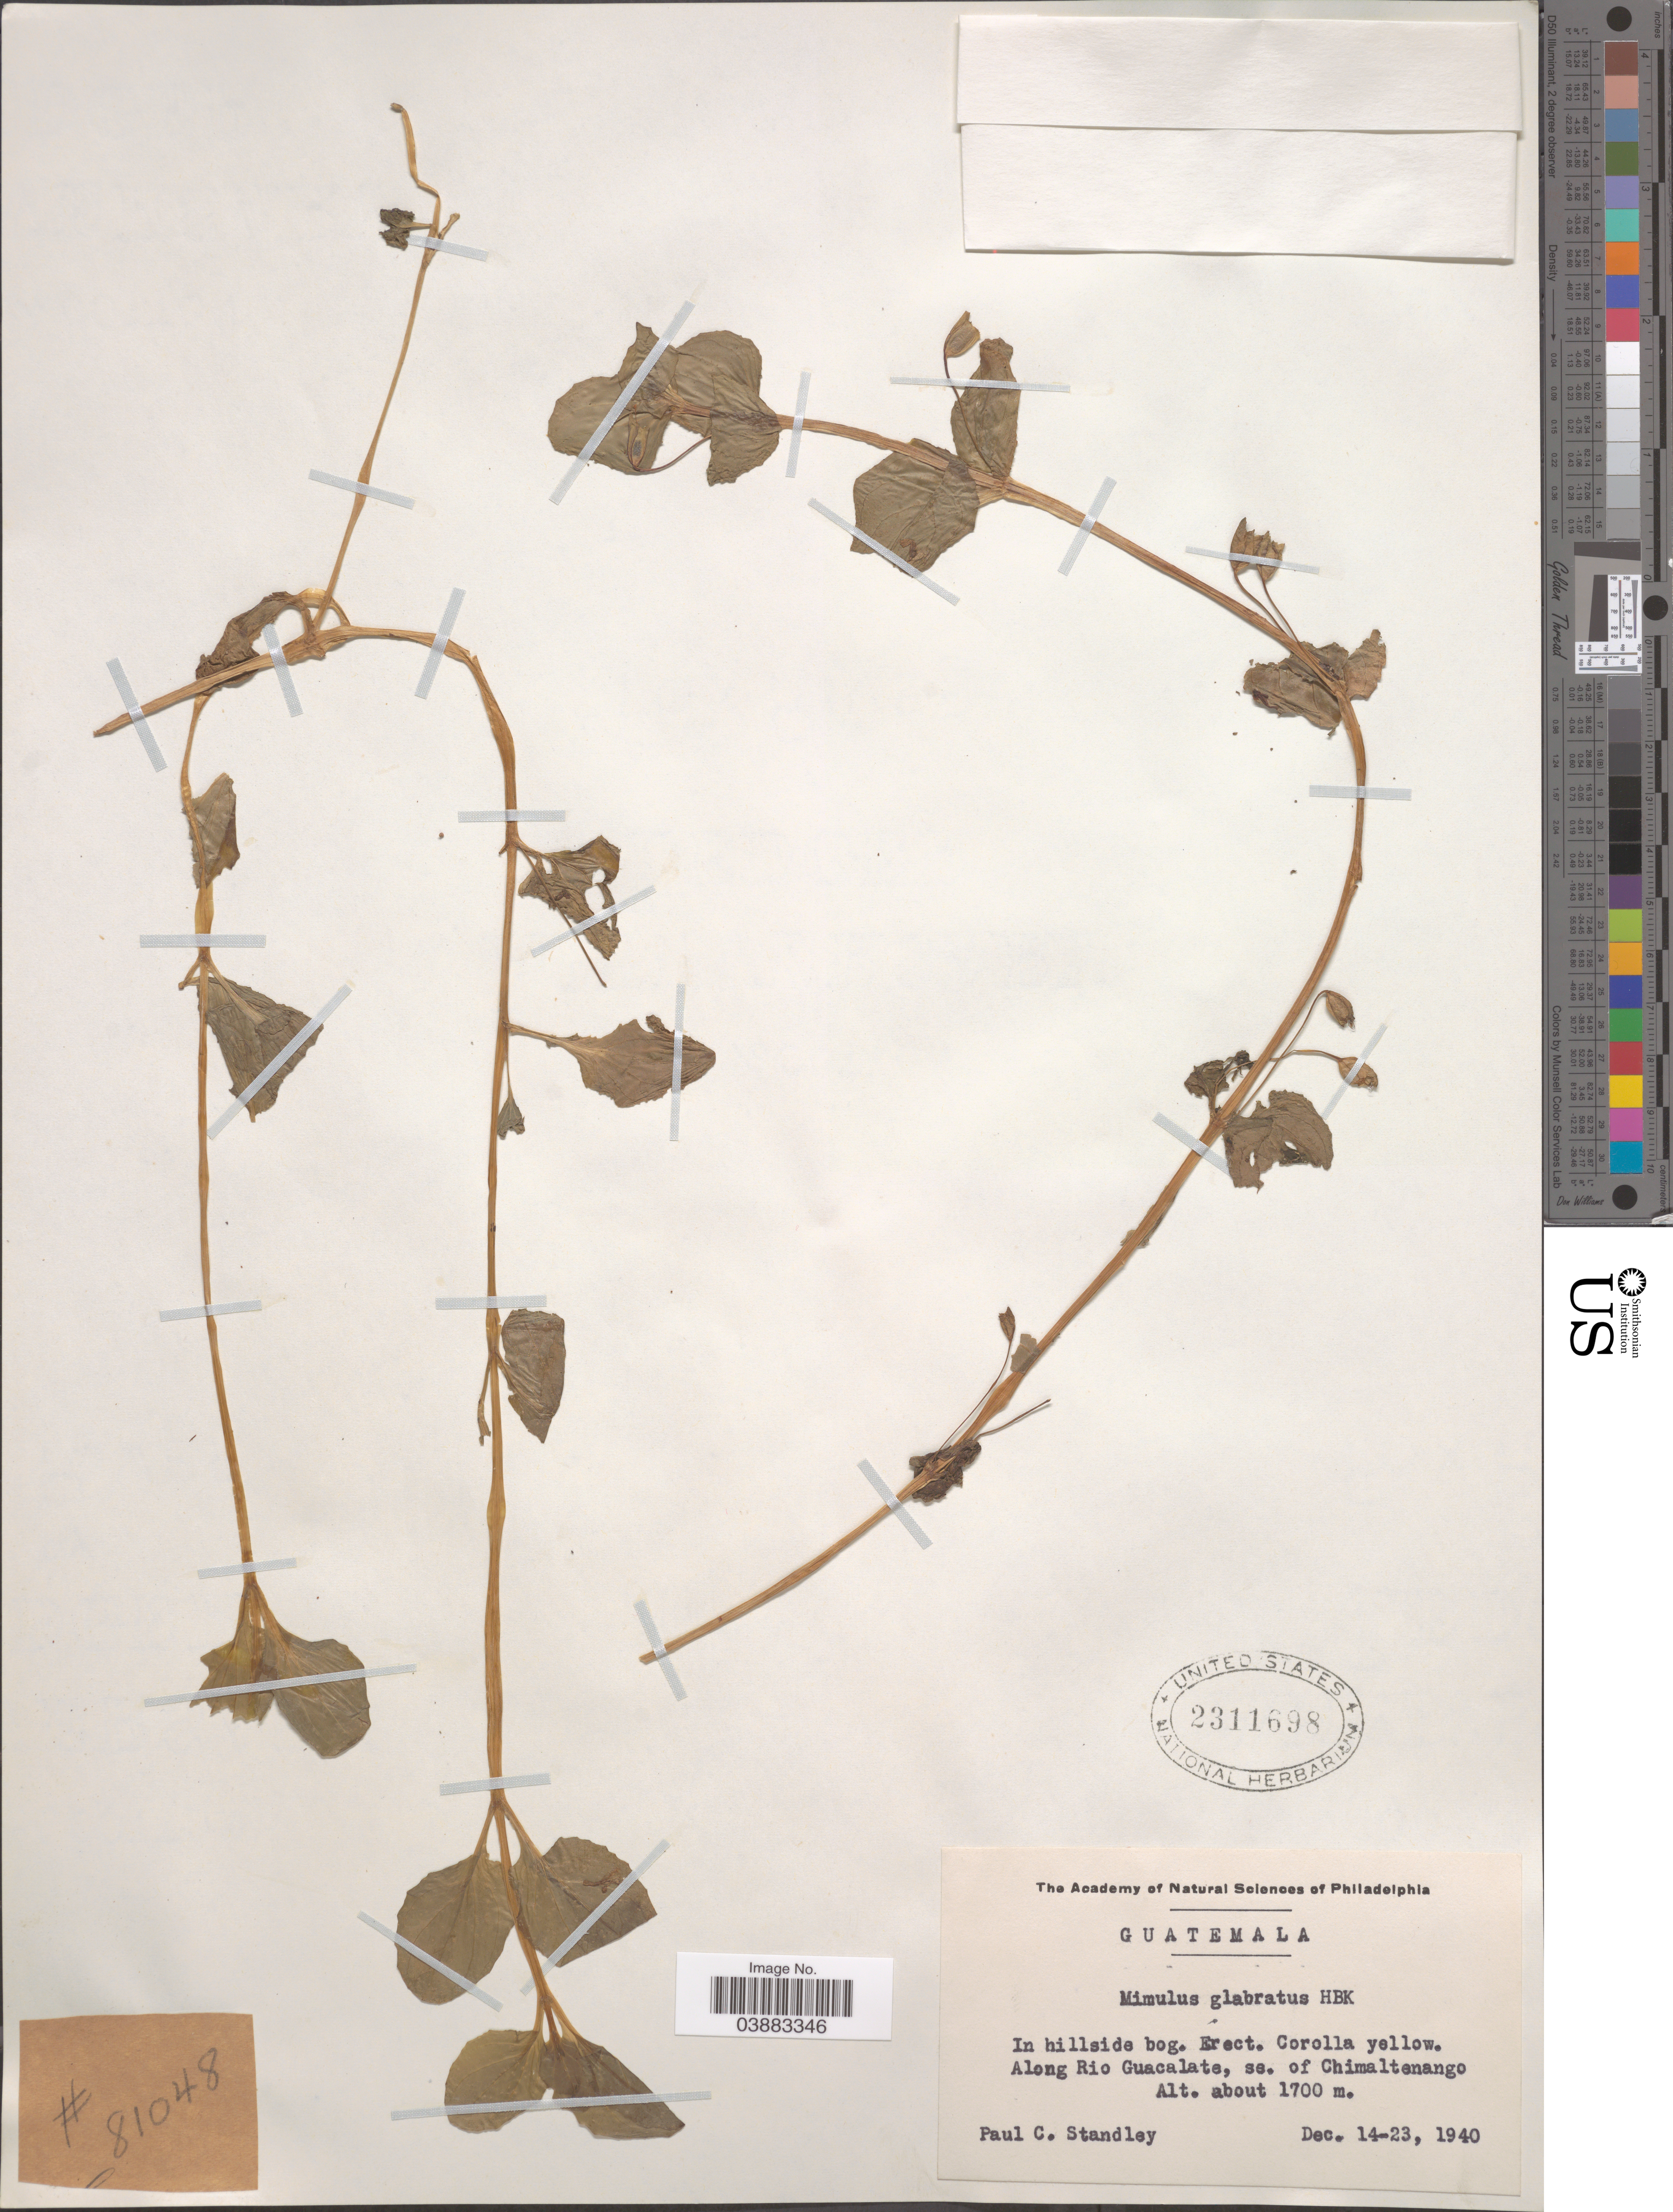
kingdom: Plantae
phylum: Tracheophyta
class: Magnoliopsida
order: Lamiales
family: Phrymaceae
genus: Mimulus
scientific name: Mimulus glabratus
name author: Kunth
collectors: P. C. Standley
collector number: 81048?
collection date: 1940-12-14/1940-12-23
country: Guatemala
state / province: Chimaltenango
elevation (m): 1700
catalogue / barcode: US 2311698